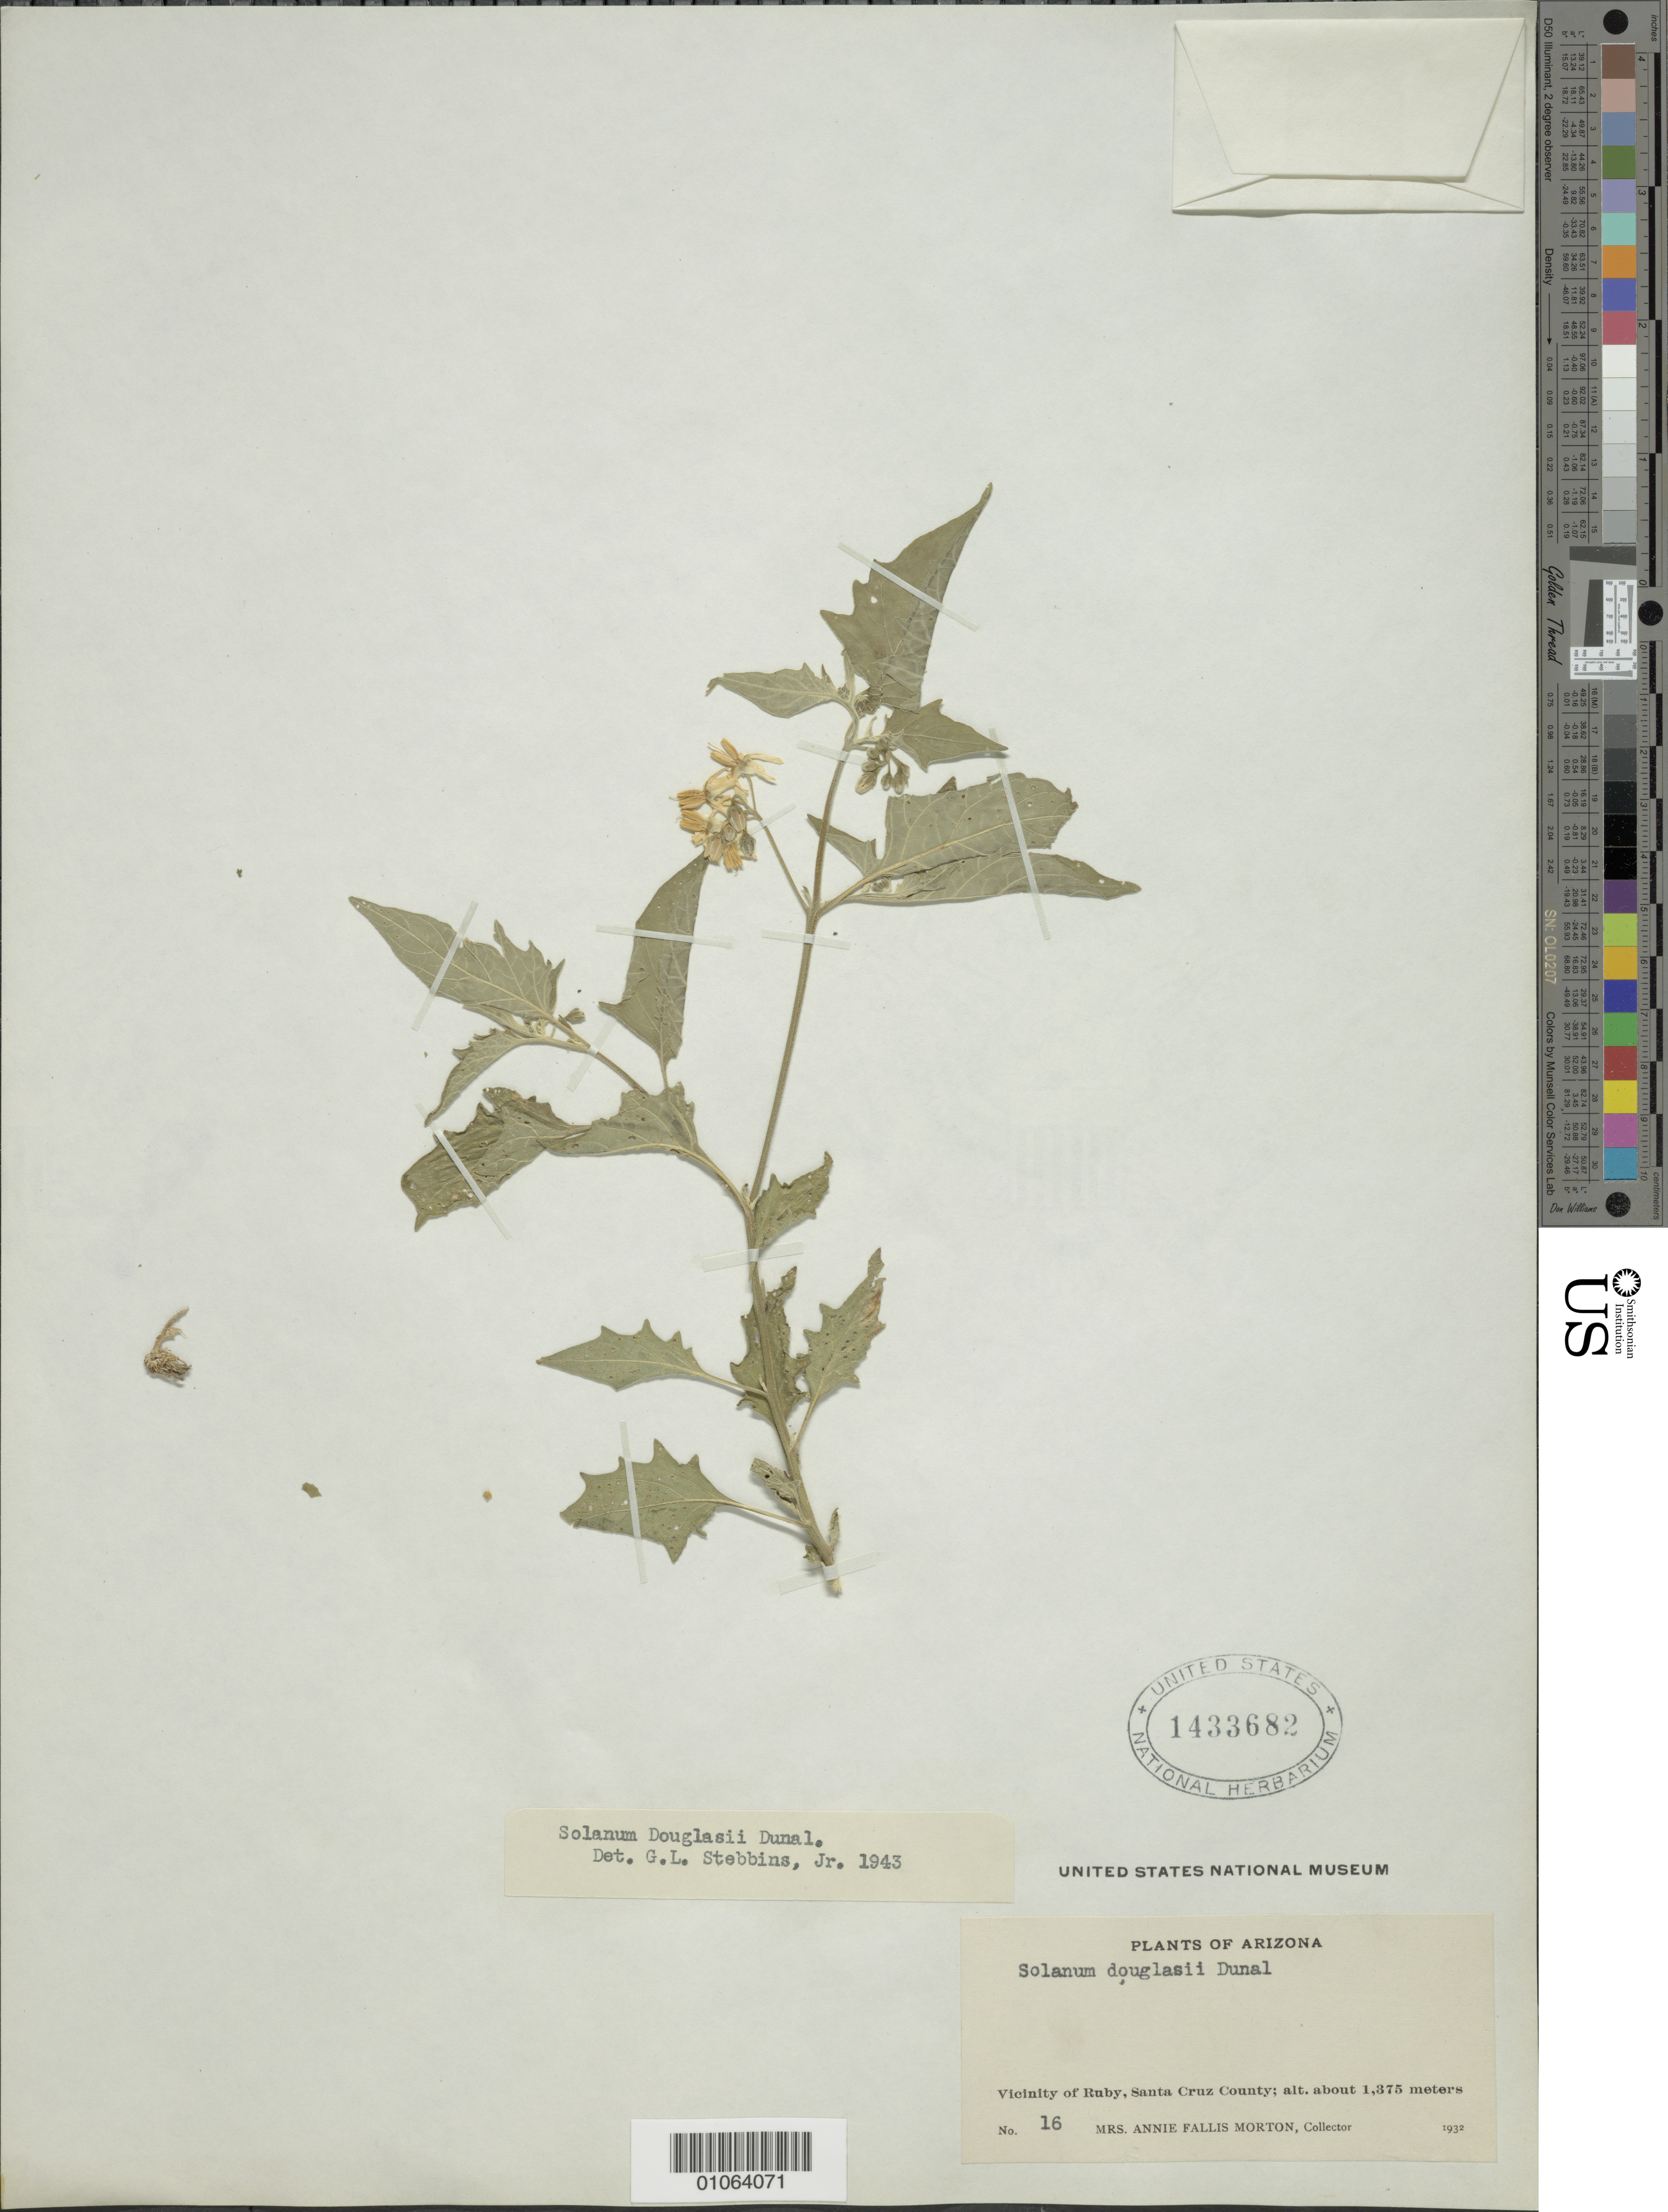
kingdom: Plantae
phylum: Tracheophyta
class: Magnoliopsida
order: Solanales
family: Solanaceae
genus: Solanum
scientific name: Solanum douglasii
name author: Dunal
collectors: A. F. Morton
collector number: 16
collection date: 1932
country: United States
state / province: Arizona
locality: Vicinity of Ruby, Santa Cruz County.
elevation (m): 1375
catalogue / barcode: US 1433682